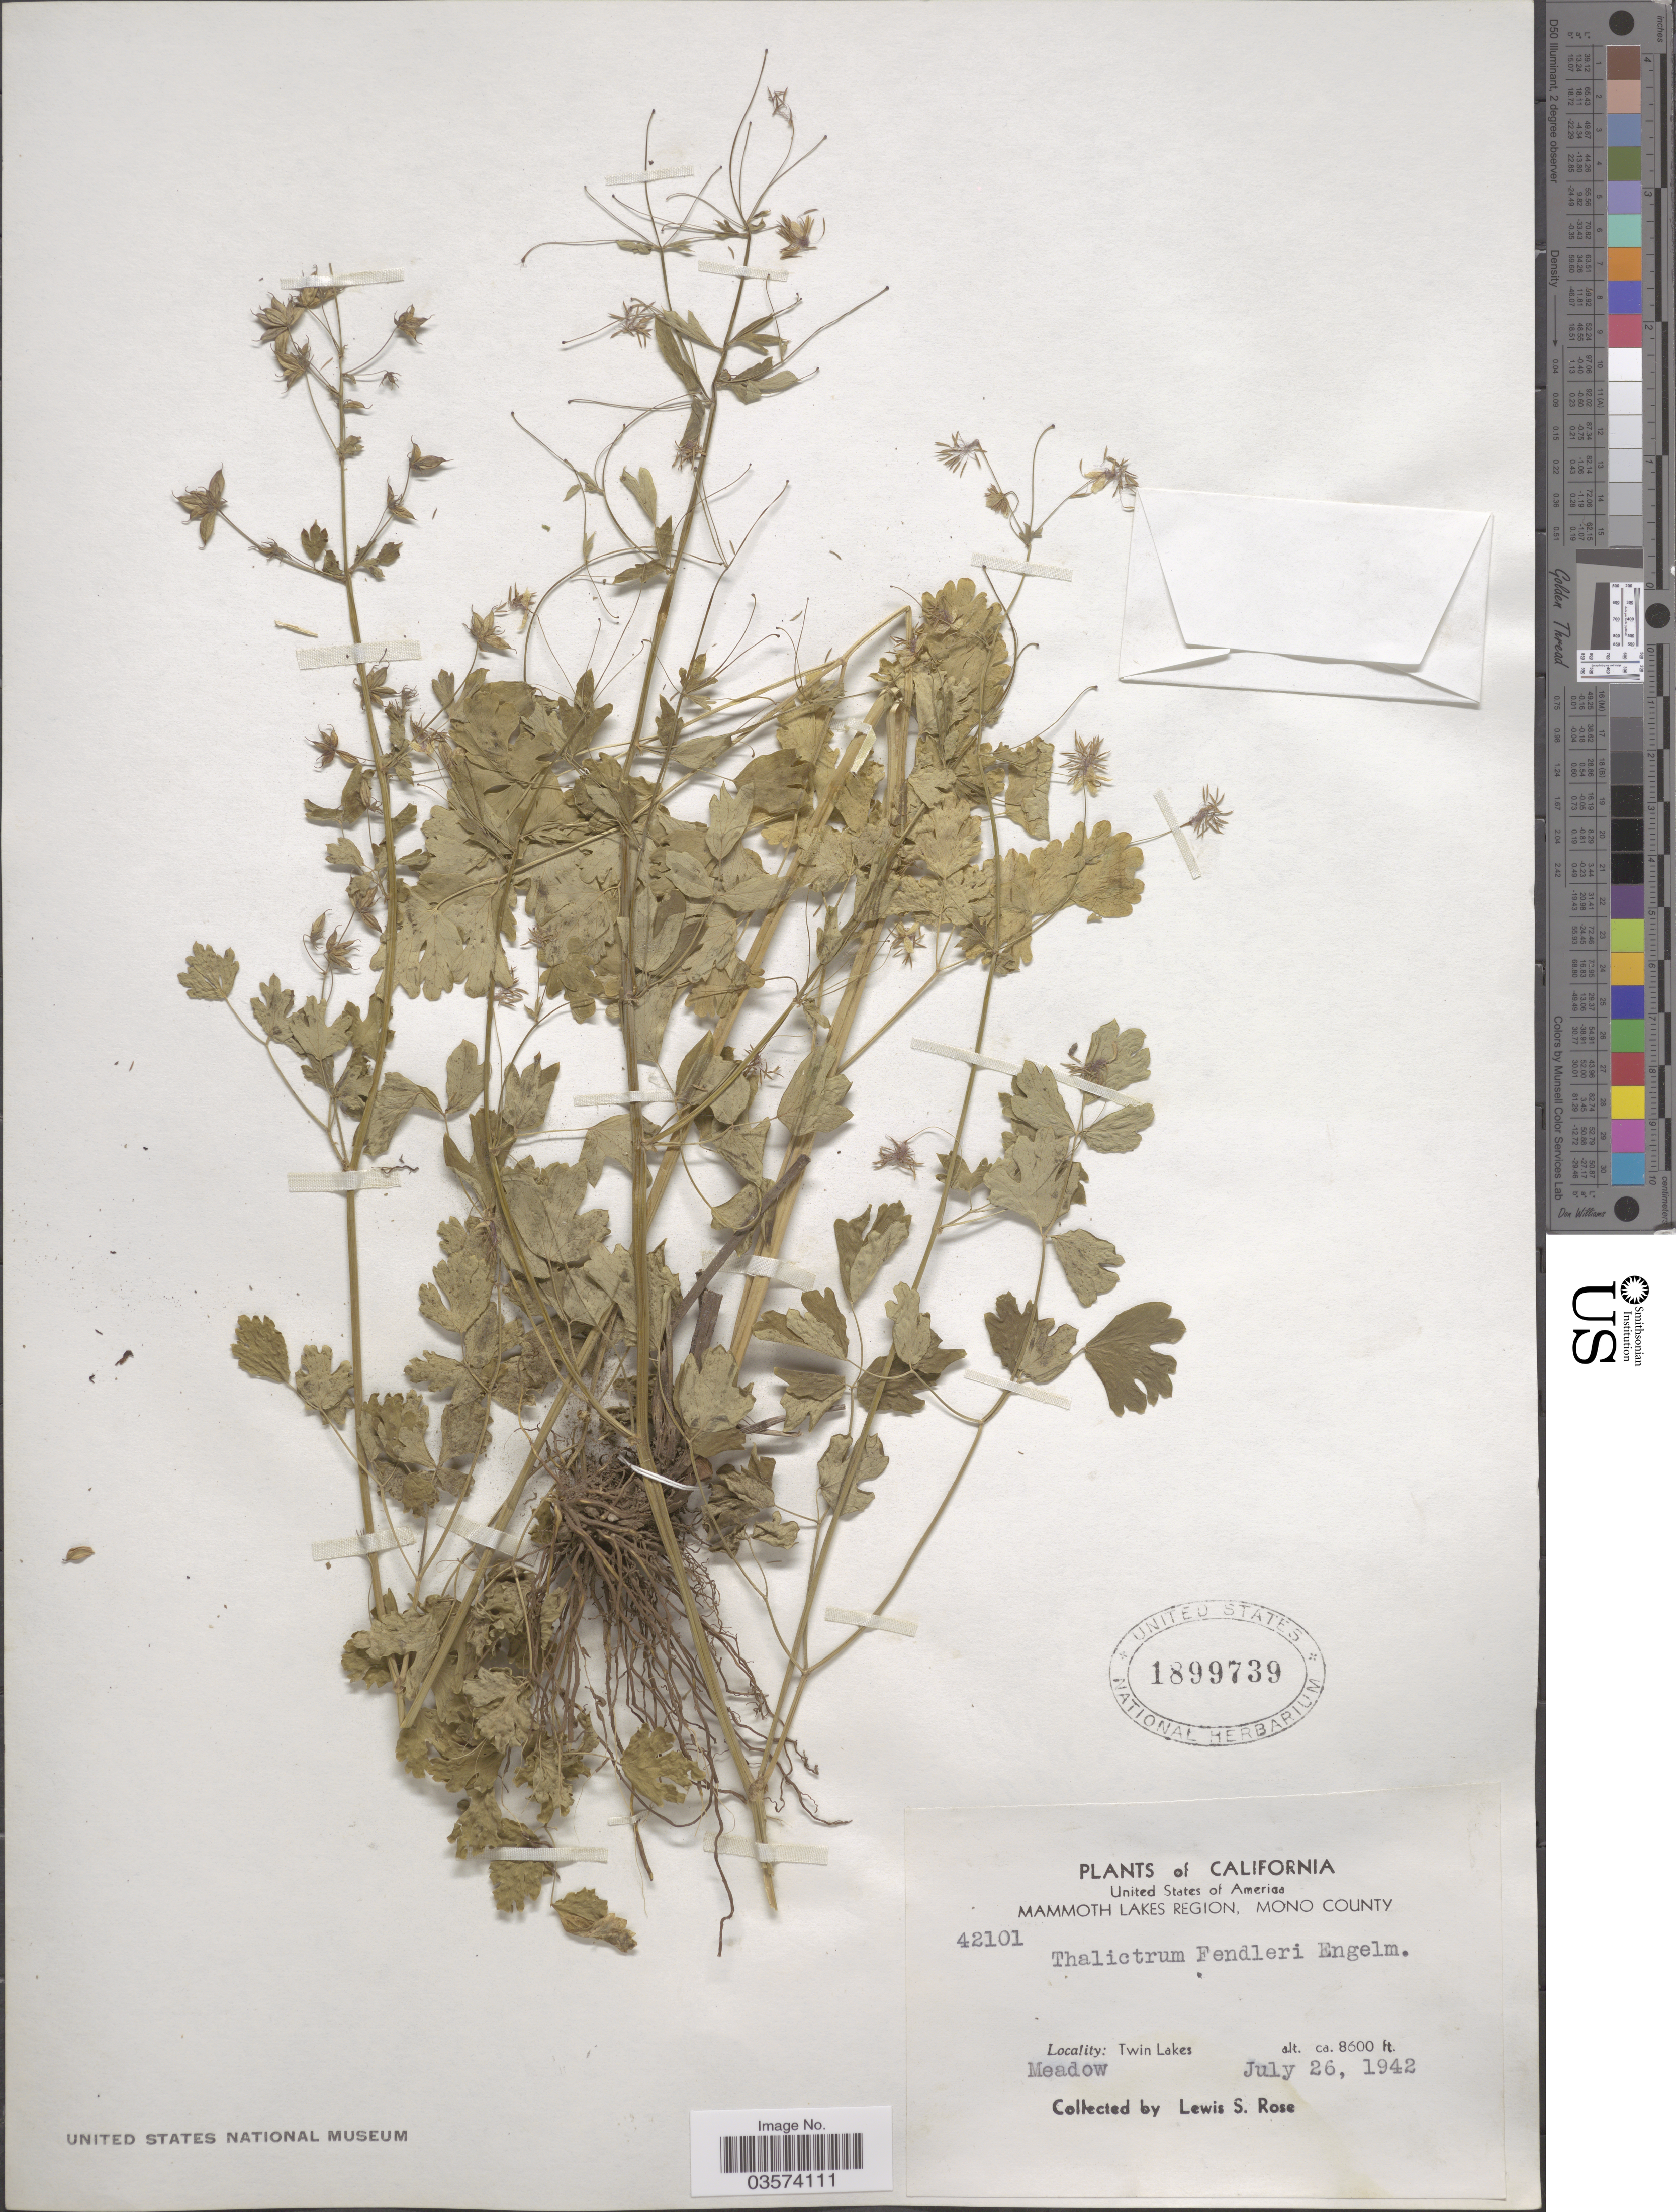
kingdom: Plantae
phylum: Tracheophyta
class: Magnoliopsida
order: Ranunculales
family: Ranunculaceae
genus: Thalictrum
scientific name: Thalictrum fendleri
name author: Engelm. ex A. Gray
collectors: L. S. Rose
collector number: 42101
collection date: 1942-07-26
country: United States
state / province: California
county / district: Mono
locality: Mammoth Lakes Region, Mono County. Twin Lakes. Meadow.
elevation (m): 2621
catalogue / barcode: US 1899739